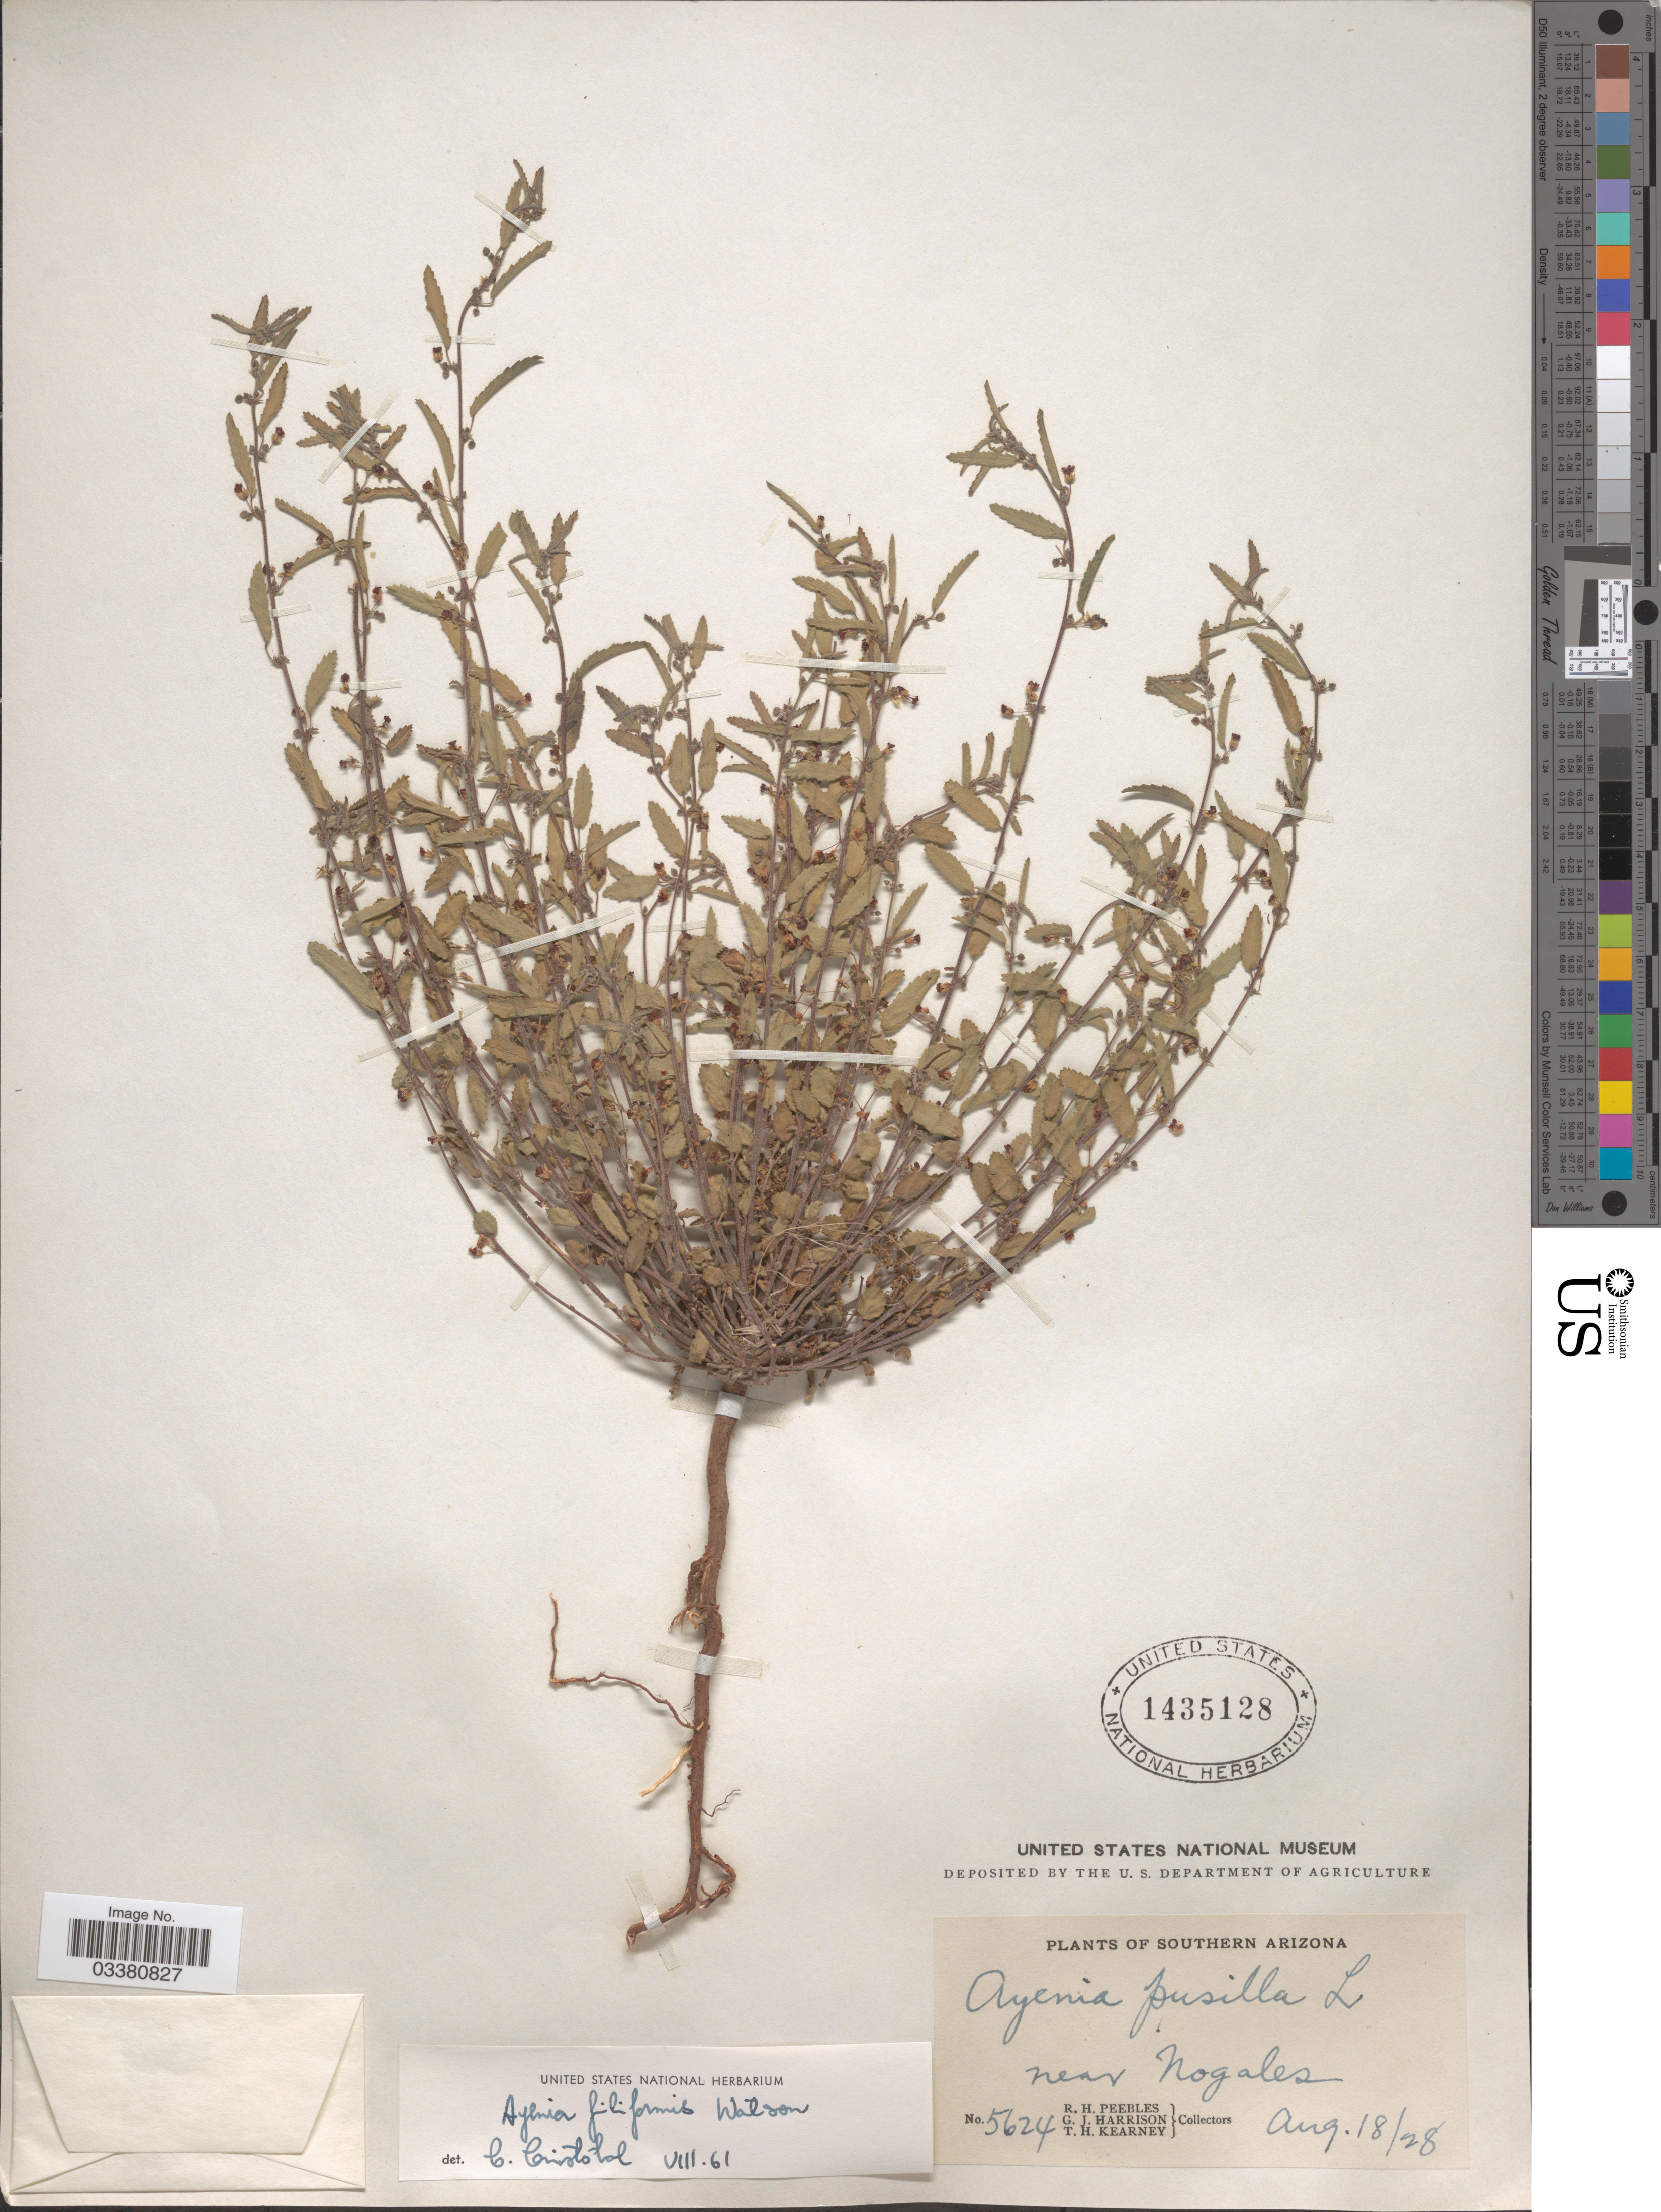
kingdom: Plantae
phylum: Tracheophyta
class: Magnoliopsida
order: Malvales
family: Malvaceae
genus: Ayenia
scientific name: Ayenia filiformis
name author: S. Watson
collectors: R. H. Peebles, G. J. Harrison & T. H. Kearney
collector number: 5624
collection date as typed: Transcribed d/m/y: 18/8/28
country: United States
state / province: Arizona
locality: Southern Arizona. Near Nogales.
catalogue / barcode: US 1435128